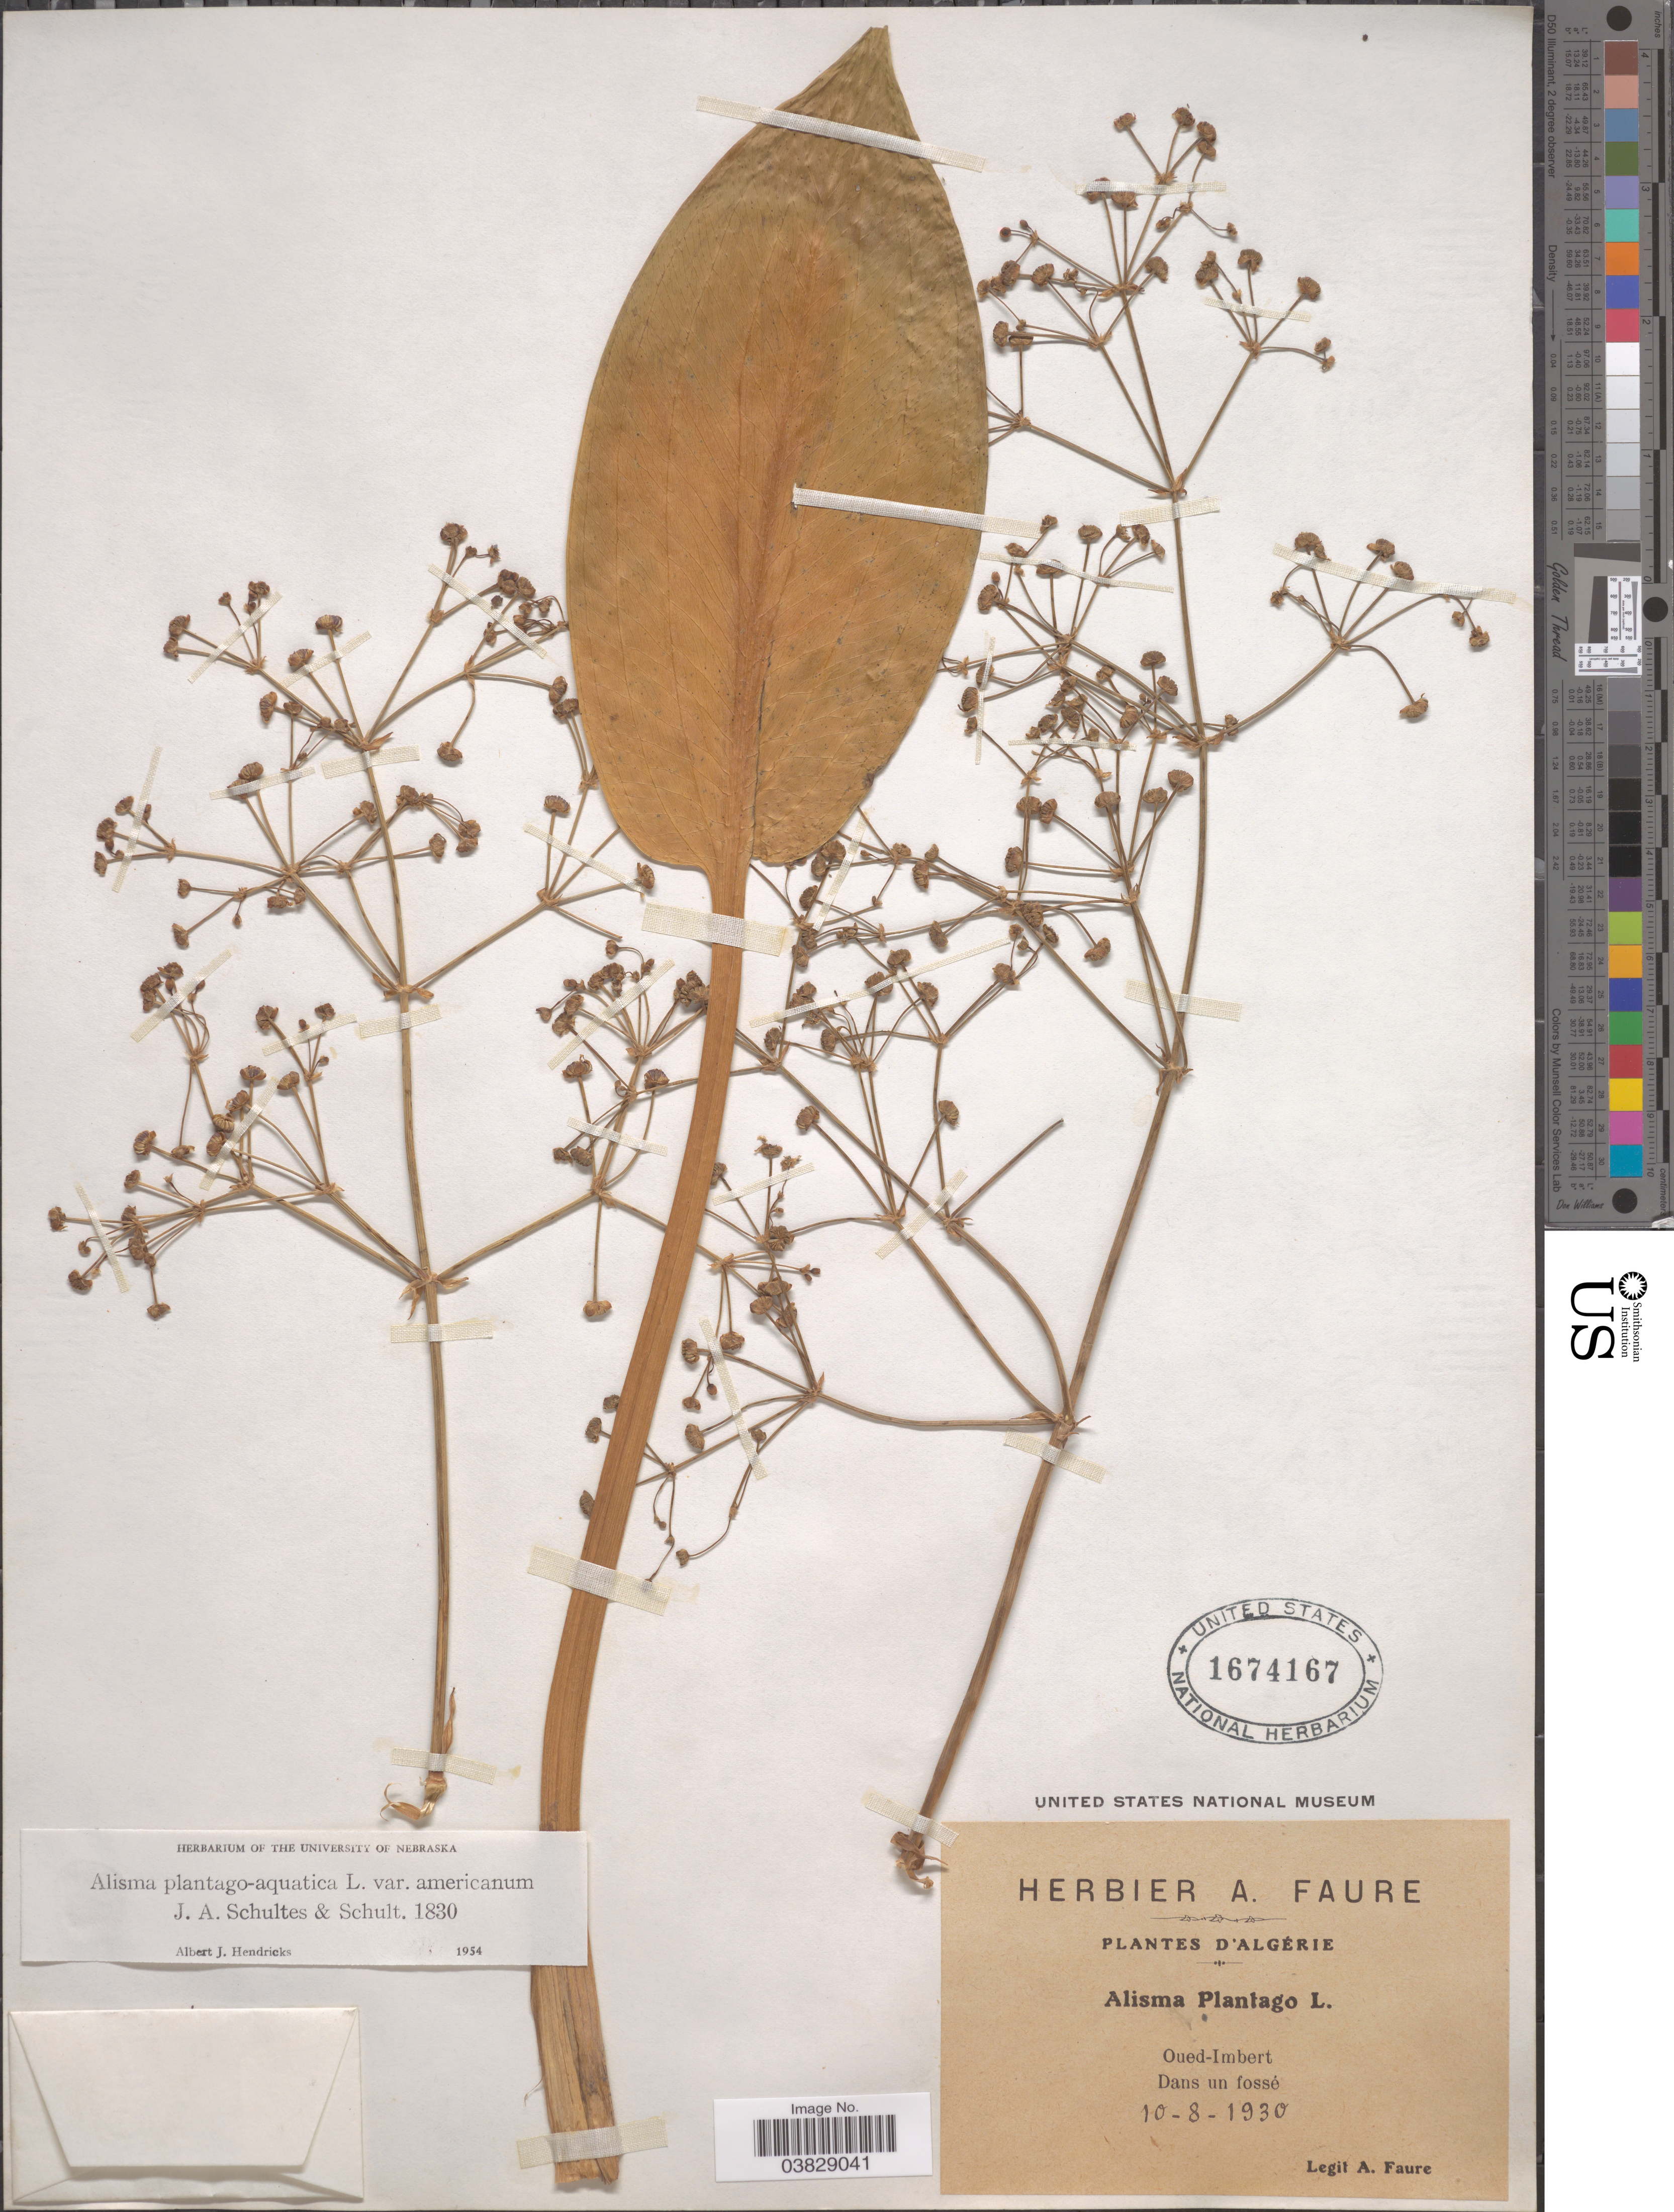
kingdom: Plantae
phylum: Tracheophyta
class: Liliopsida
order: Alismatales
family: Alismataceae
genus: Alisma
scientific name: Alisma plantago-aquatica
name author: L.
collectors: A. Faure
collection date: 1930-08-10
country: Algeria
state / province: El Oued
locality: Oued-Imbert. Dans un fossé.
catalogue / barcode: US 1674167